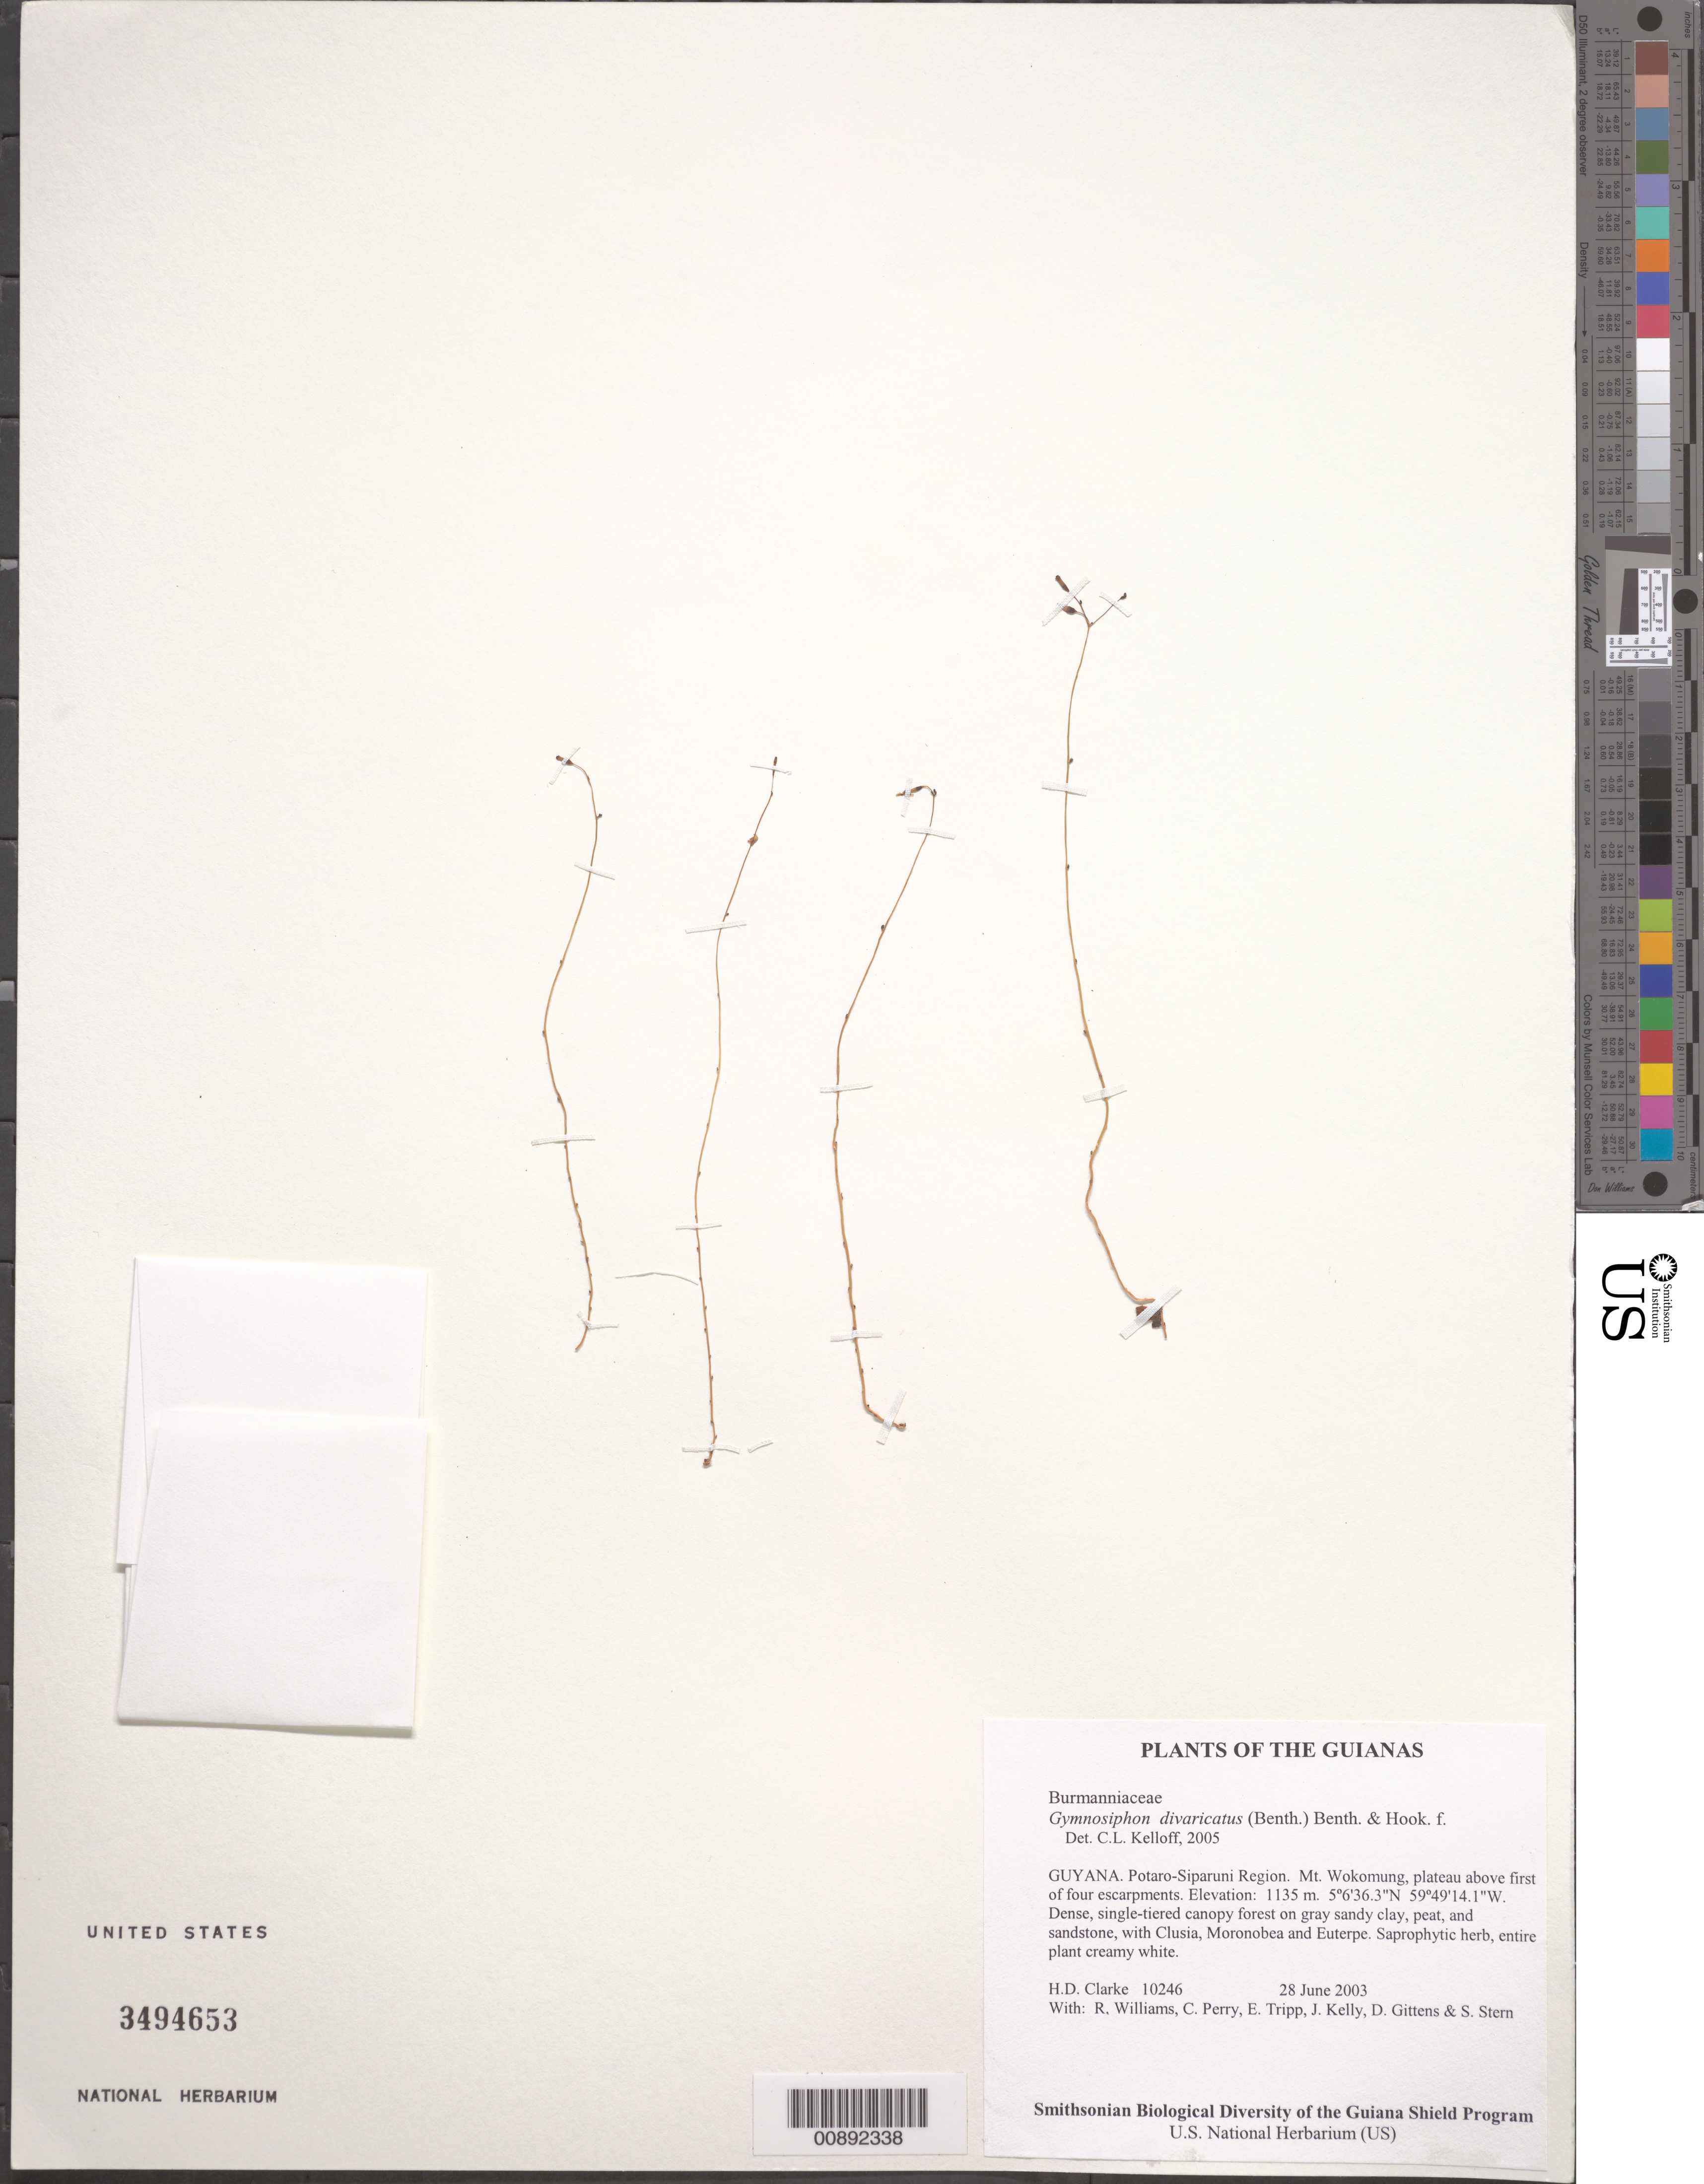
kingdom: Plantae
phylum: Tracheophyta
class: Liliopsida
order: Dioscoreales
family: Burmanniaceae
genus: Gymnosiphon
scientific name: Gymnosiphon divaricatus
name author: (Benth.) Benth. & Hook. f.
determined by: Kelloff, Carol L., (US), Smithsonian Institution - National Museum of Natural History (UNITED STATES)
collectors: H. D. Clarke, R. Williams, C. Perry, E. Tripp, J. Kelly, D. Gittens & S. R. Stern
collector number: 10246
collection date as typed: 28 June 2003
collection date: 2003-06-28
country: Guyana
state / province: Potaro-Siparuni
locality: Mt. Wokomung, plateau above first of four escarpments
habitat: Dense, single-tiered canopy forest on gray sandy clay, peat, and sandstone, with Clusia, Moronobea and Euterpe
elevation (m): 1135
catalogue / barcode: US 3494653